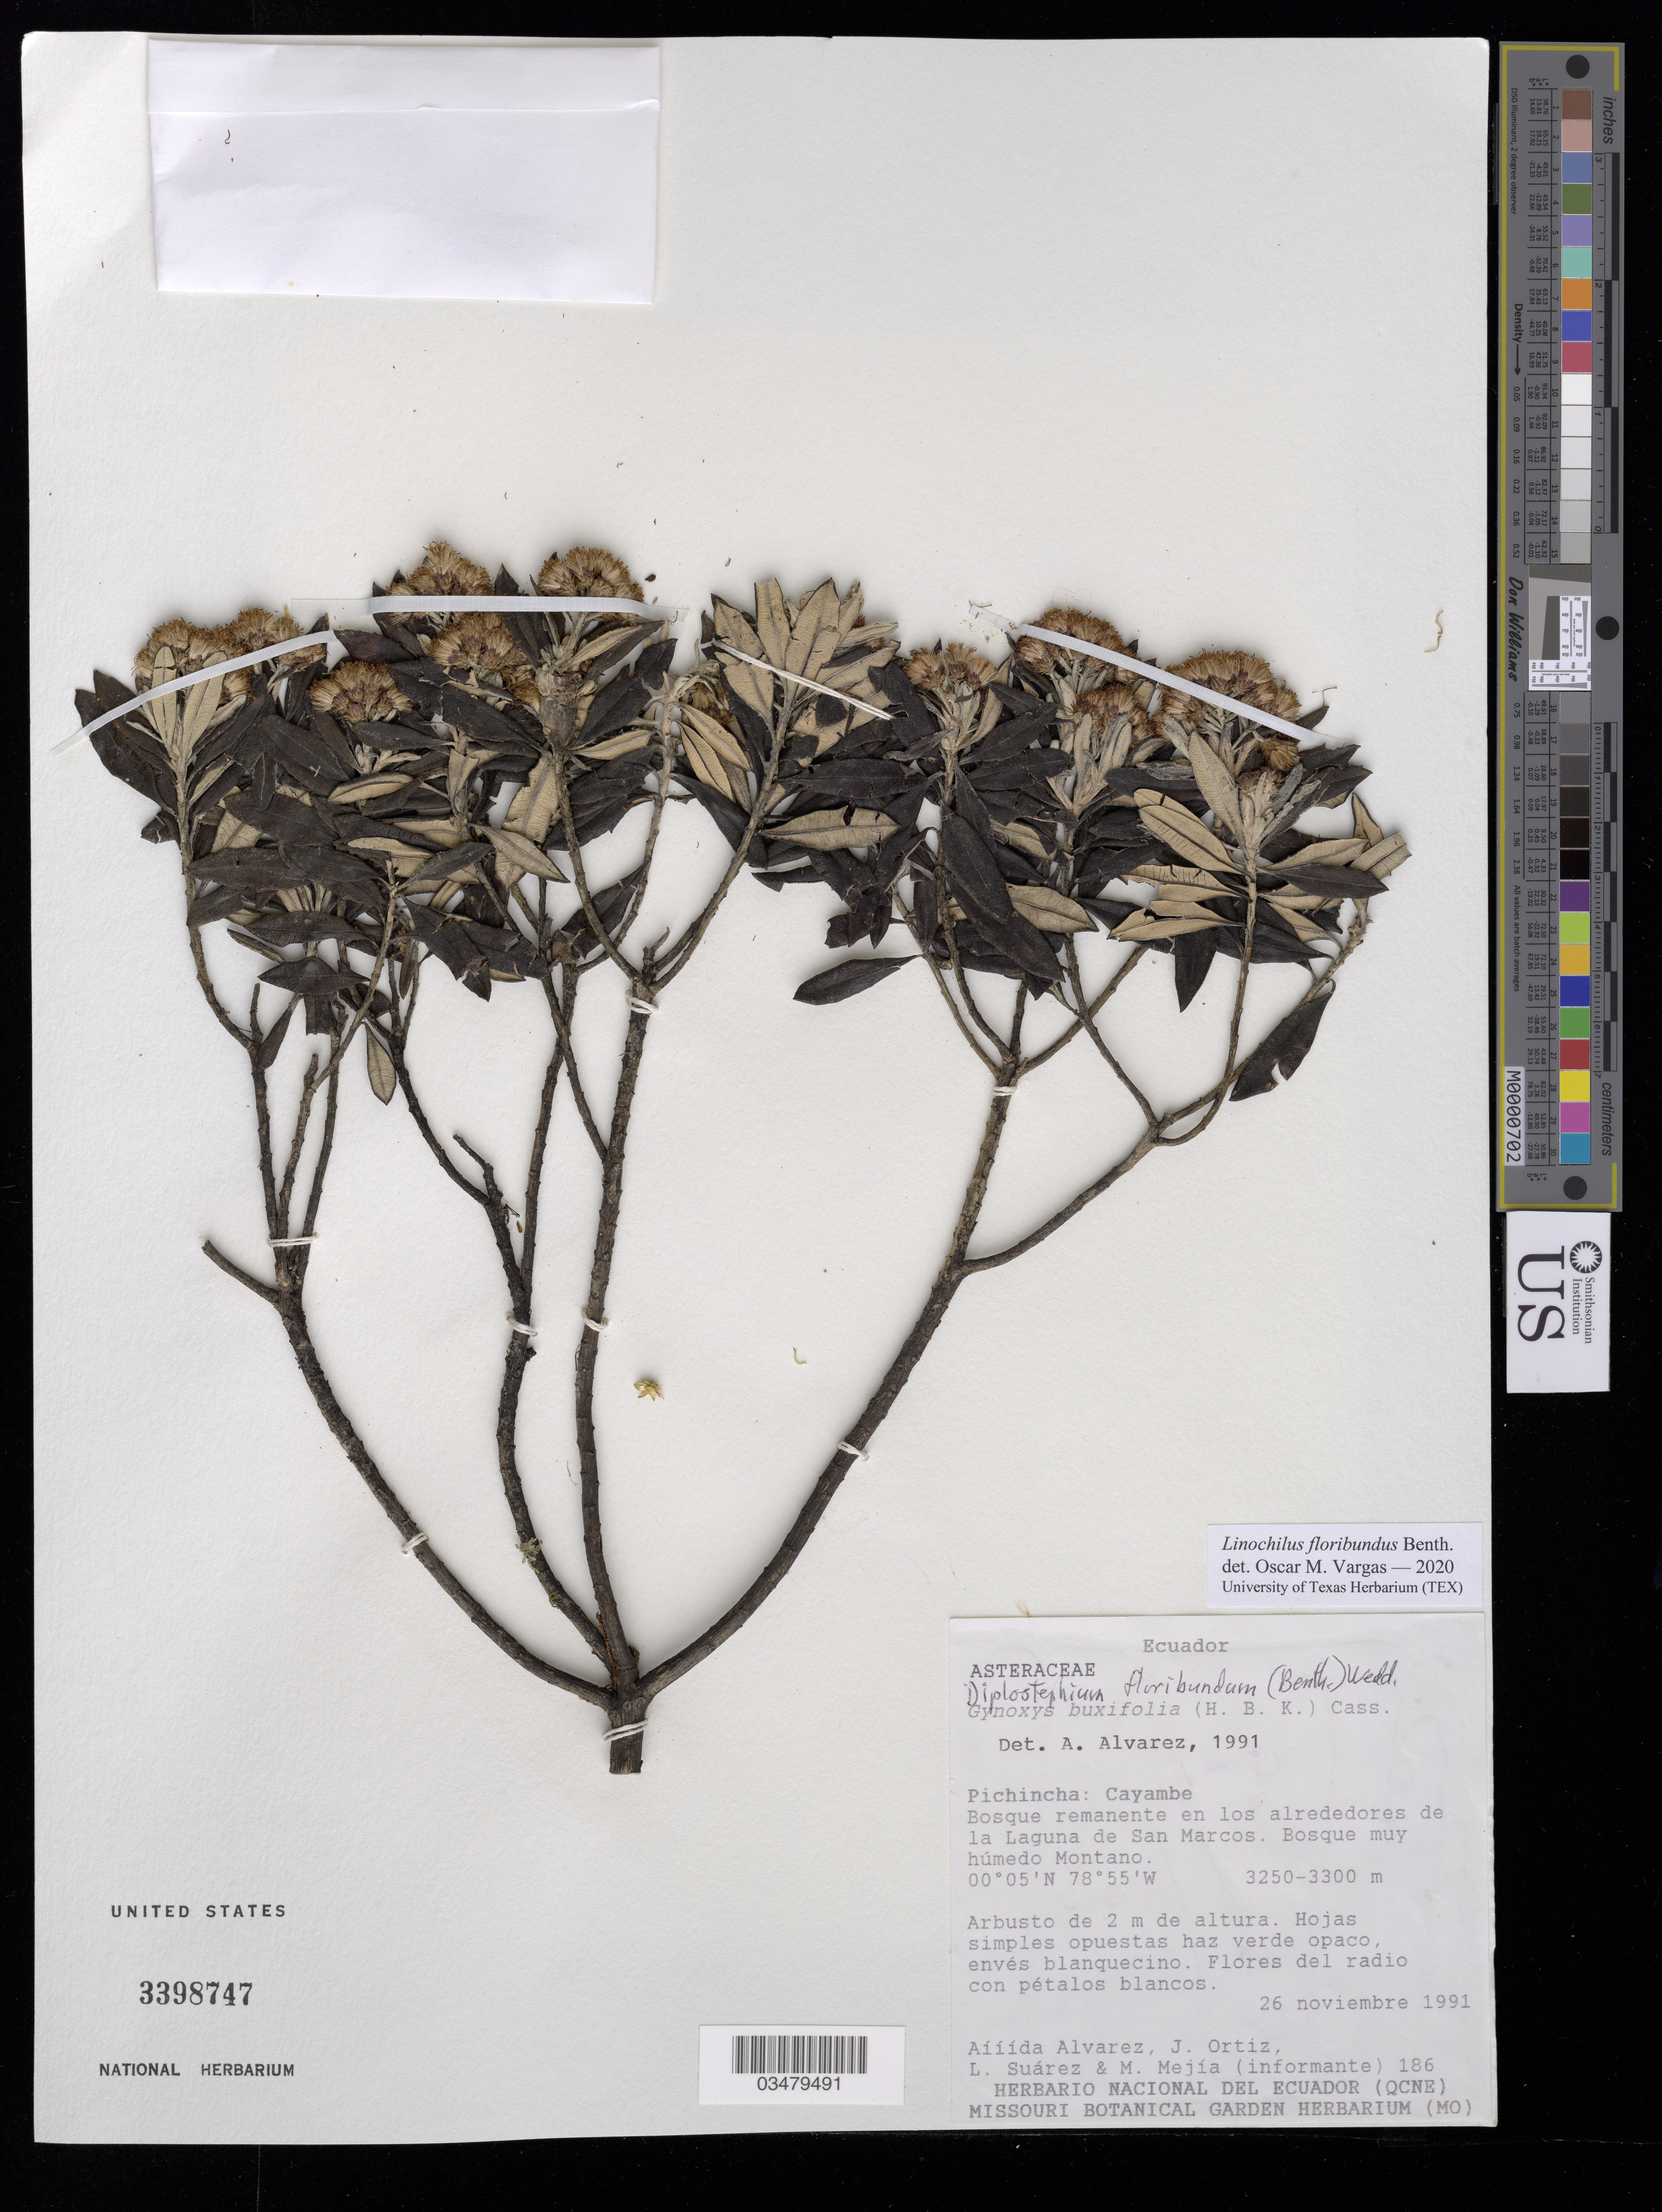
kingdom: Plantae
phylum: Tracheophyta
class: Magnoliopsida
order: Asterales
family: Asteraceae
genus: Linochilus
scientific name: Linochilus floribundus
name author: Benth.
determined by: Vargas, Oscar M.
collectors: A. Alvarez, J. J. Ortiz, L. Suarez & M. Mejia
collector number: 186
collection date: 1991-11-26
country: Ecuador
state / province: Pichincha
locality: Cayambe, Bosque remnante en los alrededores de la Laguna de San Marcos.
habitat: Bosque muy humedo Montano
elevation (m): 3250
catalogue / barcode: US 3398747